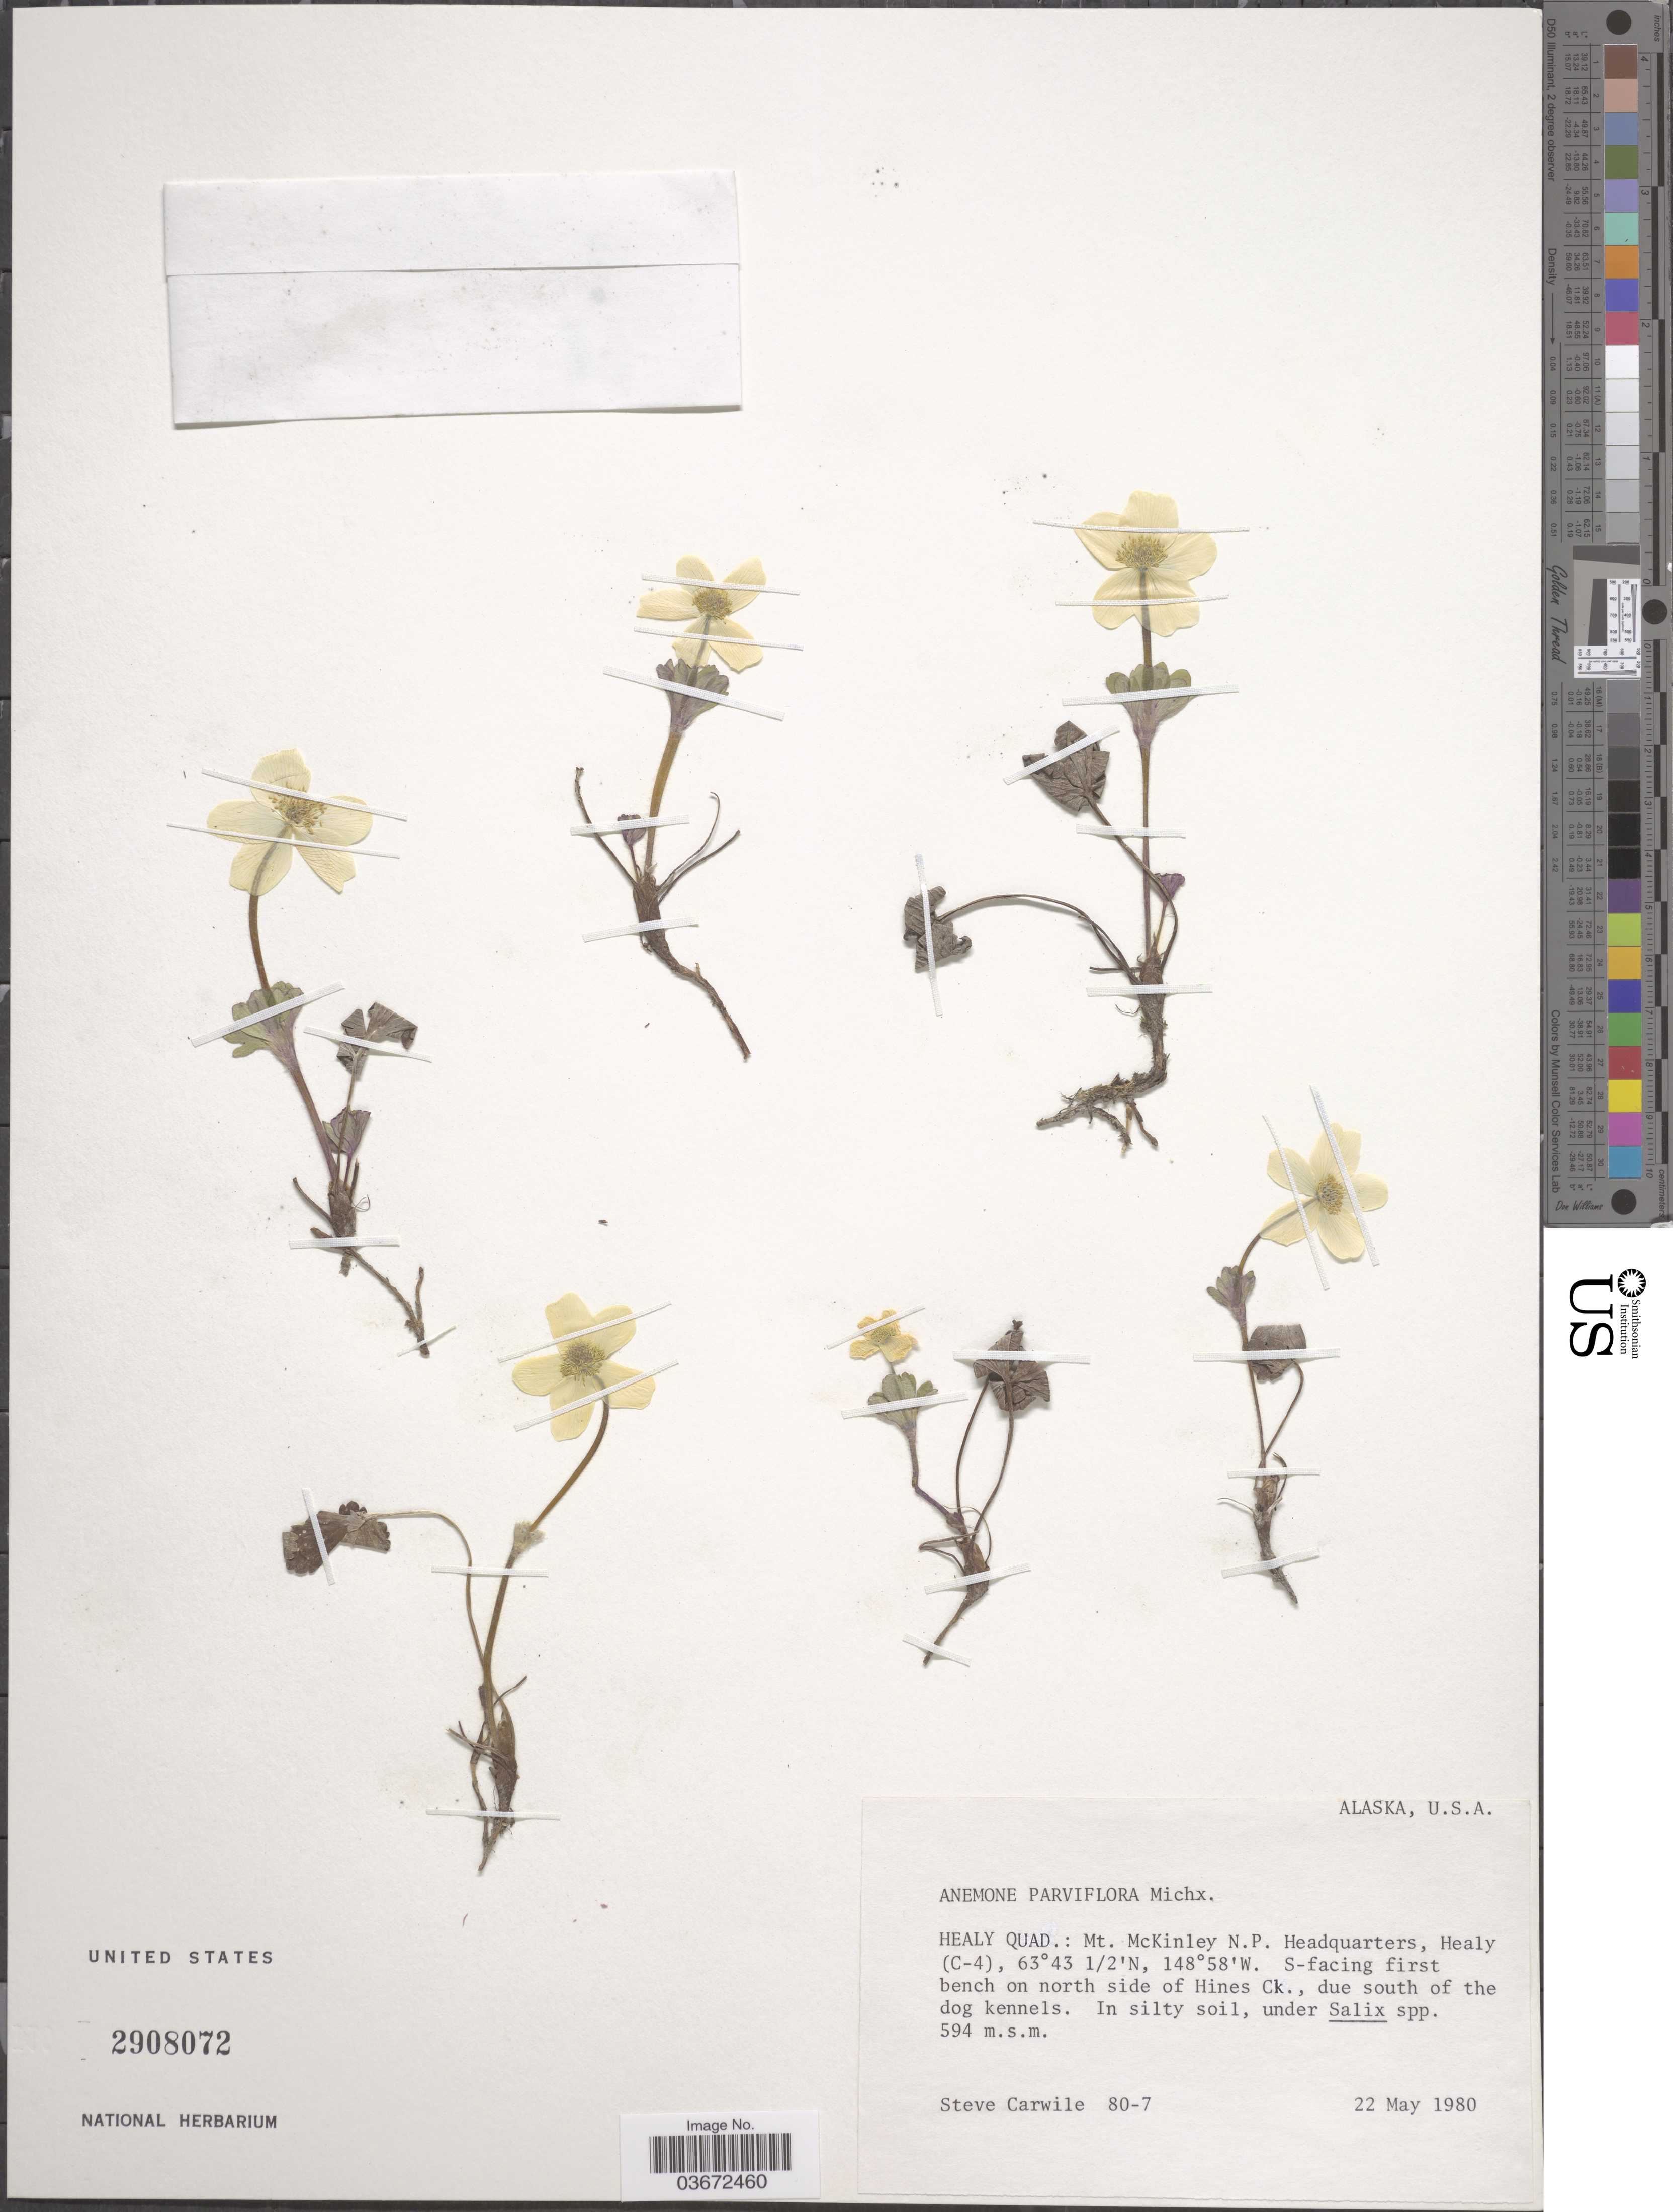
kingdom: Plantae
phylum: Tracheophyta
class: Magnoliopsida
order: Ranunculales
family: Ranunculaceae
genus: Anemone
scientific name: Anemone parviflora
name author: Michx.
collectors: S. Carwile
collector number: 80-7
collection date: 1980-05-22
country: United States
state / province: Alaska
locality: Healy Quad.: Mt. McKinley N.P. Headquarters, Healy (C-4). S-facing first bench on north side of Hines Ck., due south of the dog kennels.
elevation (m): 594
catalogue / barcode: US 2908072